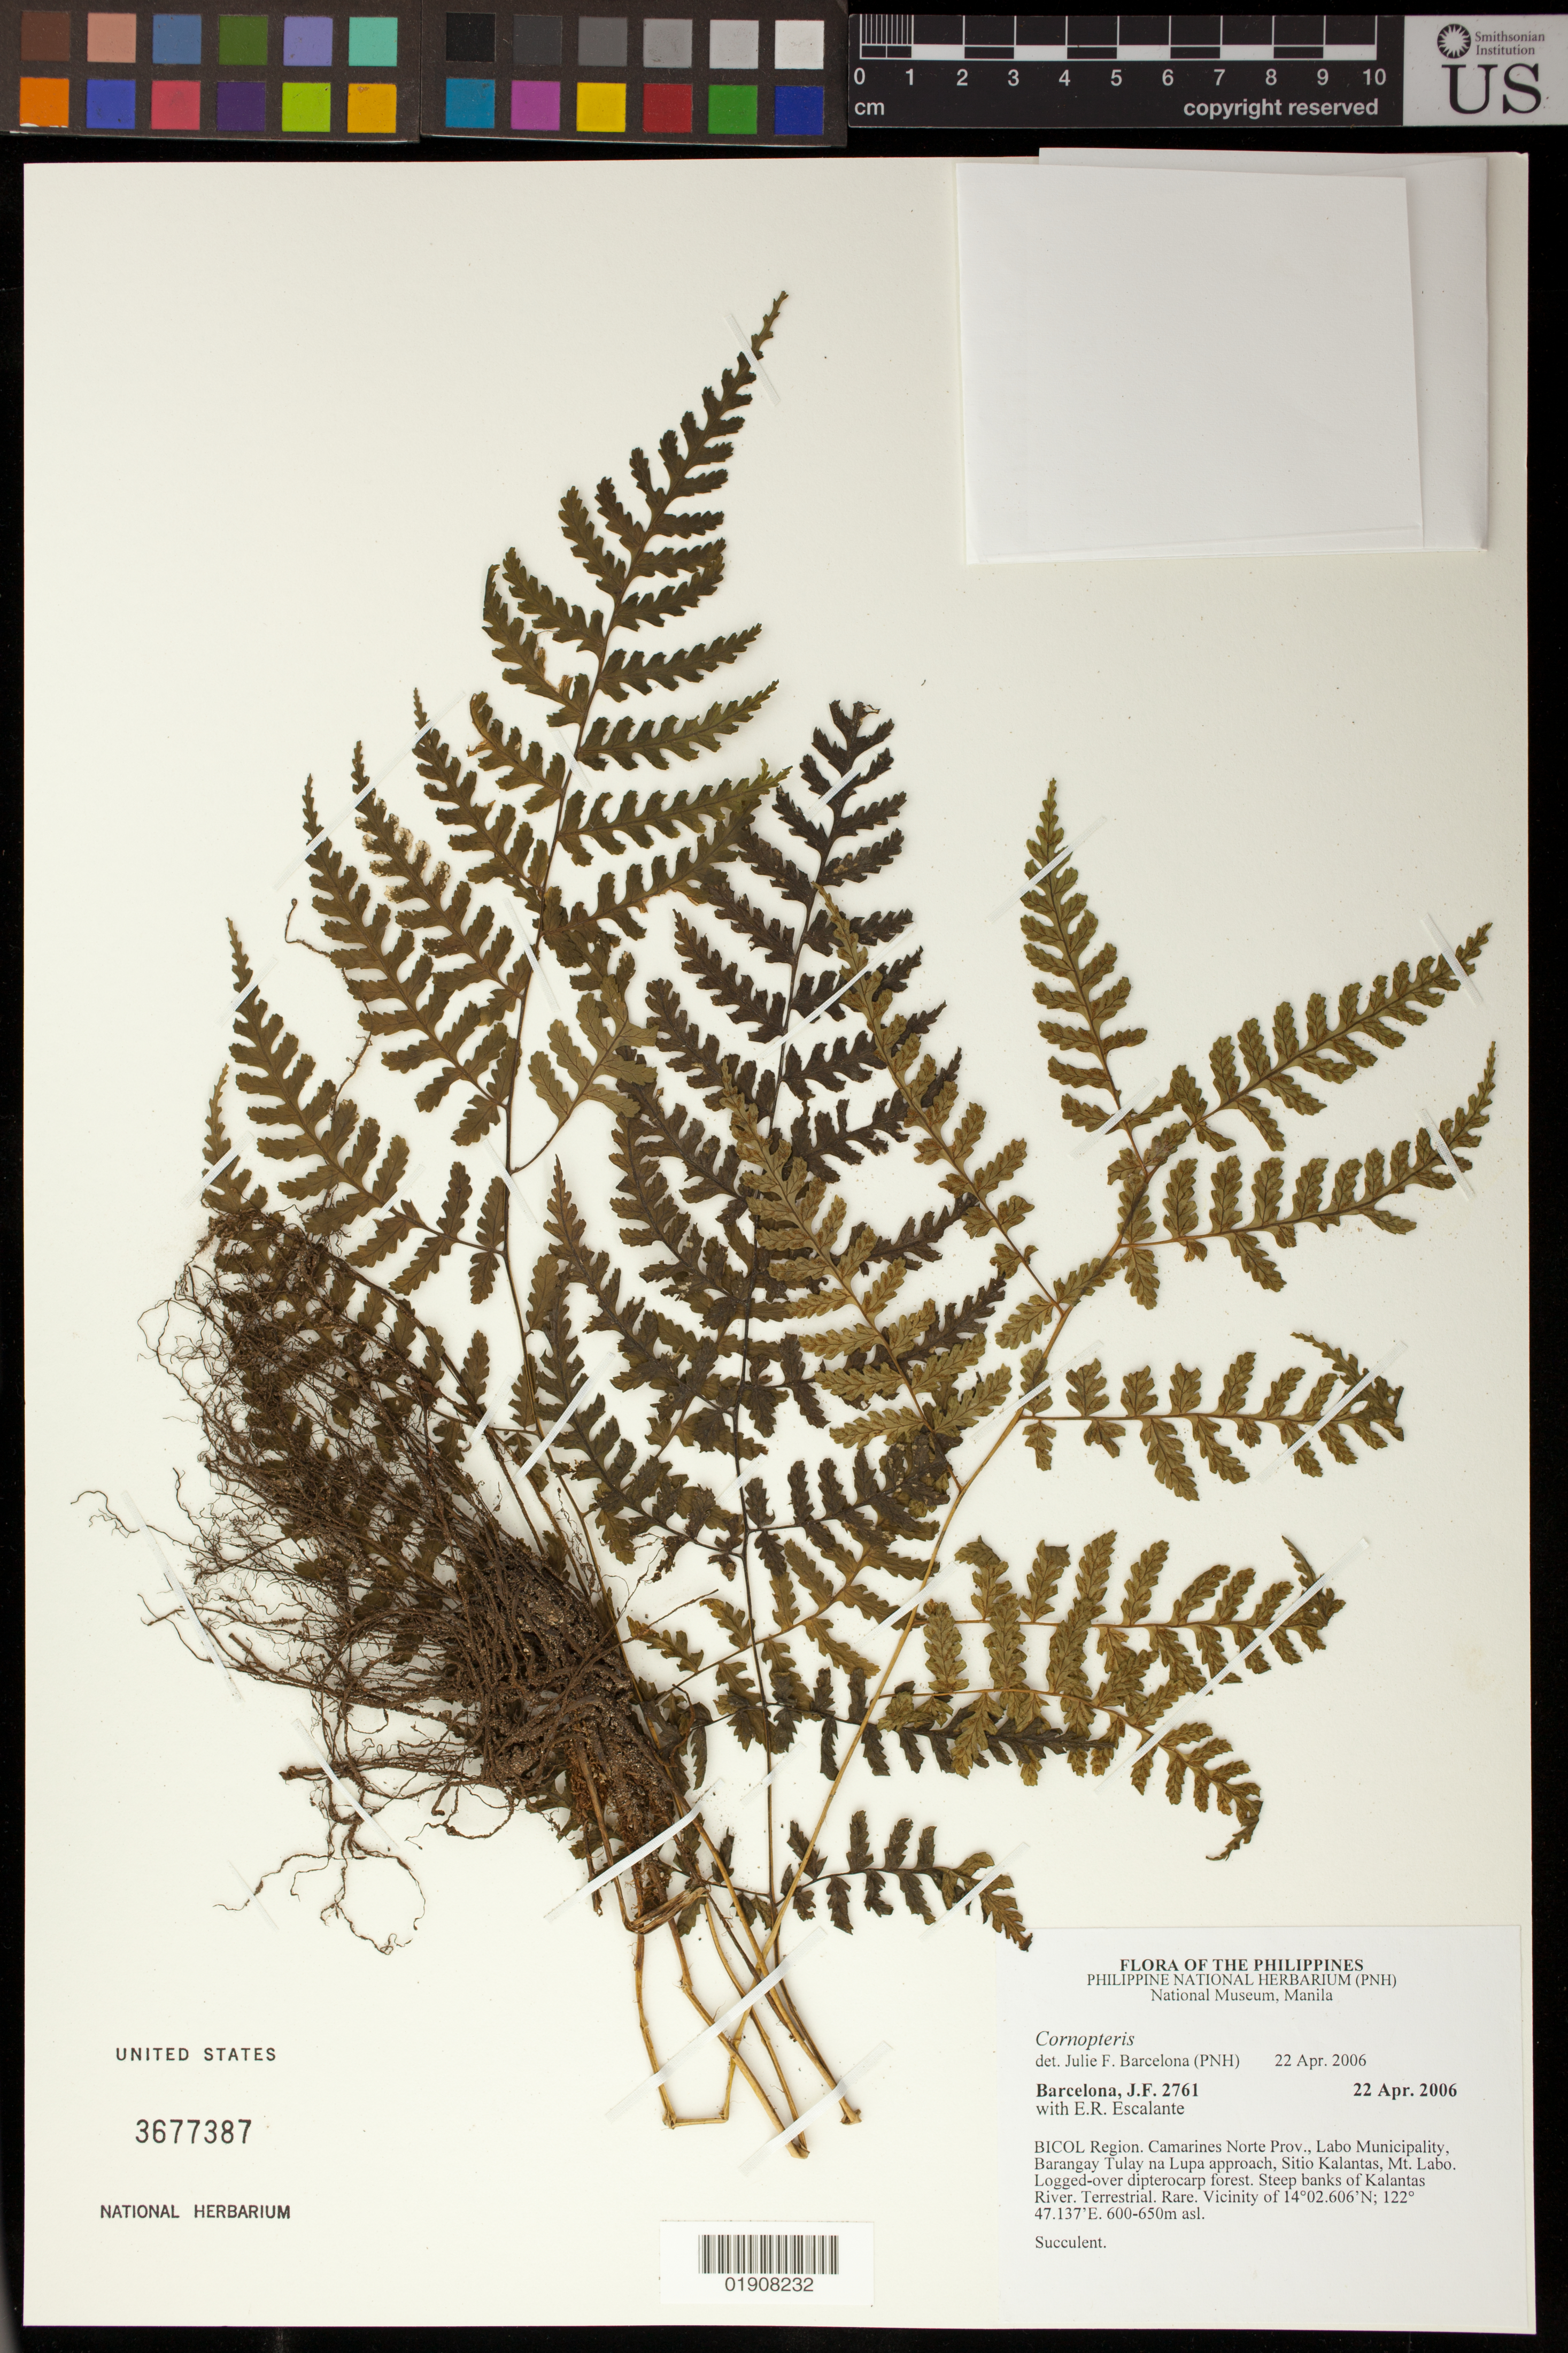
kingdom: Plantae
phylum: Tracheophyta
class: Polypodiopsida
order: Polypodiales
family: Athyriaceae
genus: Cornopteris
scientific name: Cornopteris sp.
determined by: Barcelona, J. F.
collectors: J. F. Barcelona & E. Escalante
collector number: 2761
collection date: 2006-04-22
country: Philippines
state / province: Bicol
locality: Region Camarines Norte Prov., Labo Municipality, Barangay Tulay na Lupa approach, Sitio Kalantas, Mt Labo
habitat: Logged-over dipterocarp forest. Steep banks of Kalantas.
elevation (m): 600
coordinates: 14 02.606 N, 122 47.137 E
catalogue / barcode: US 3677387